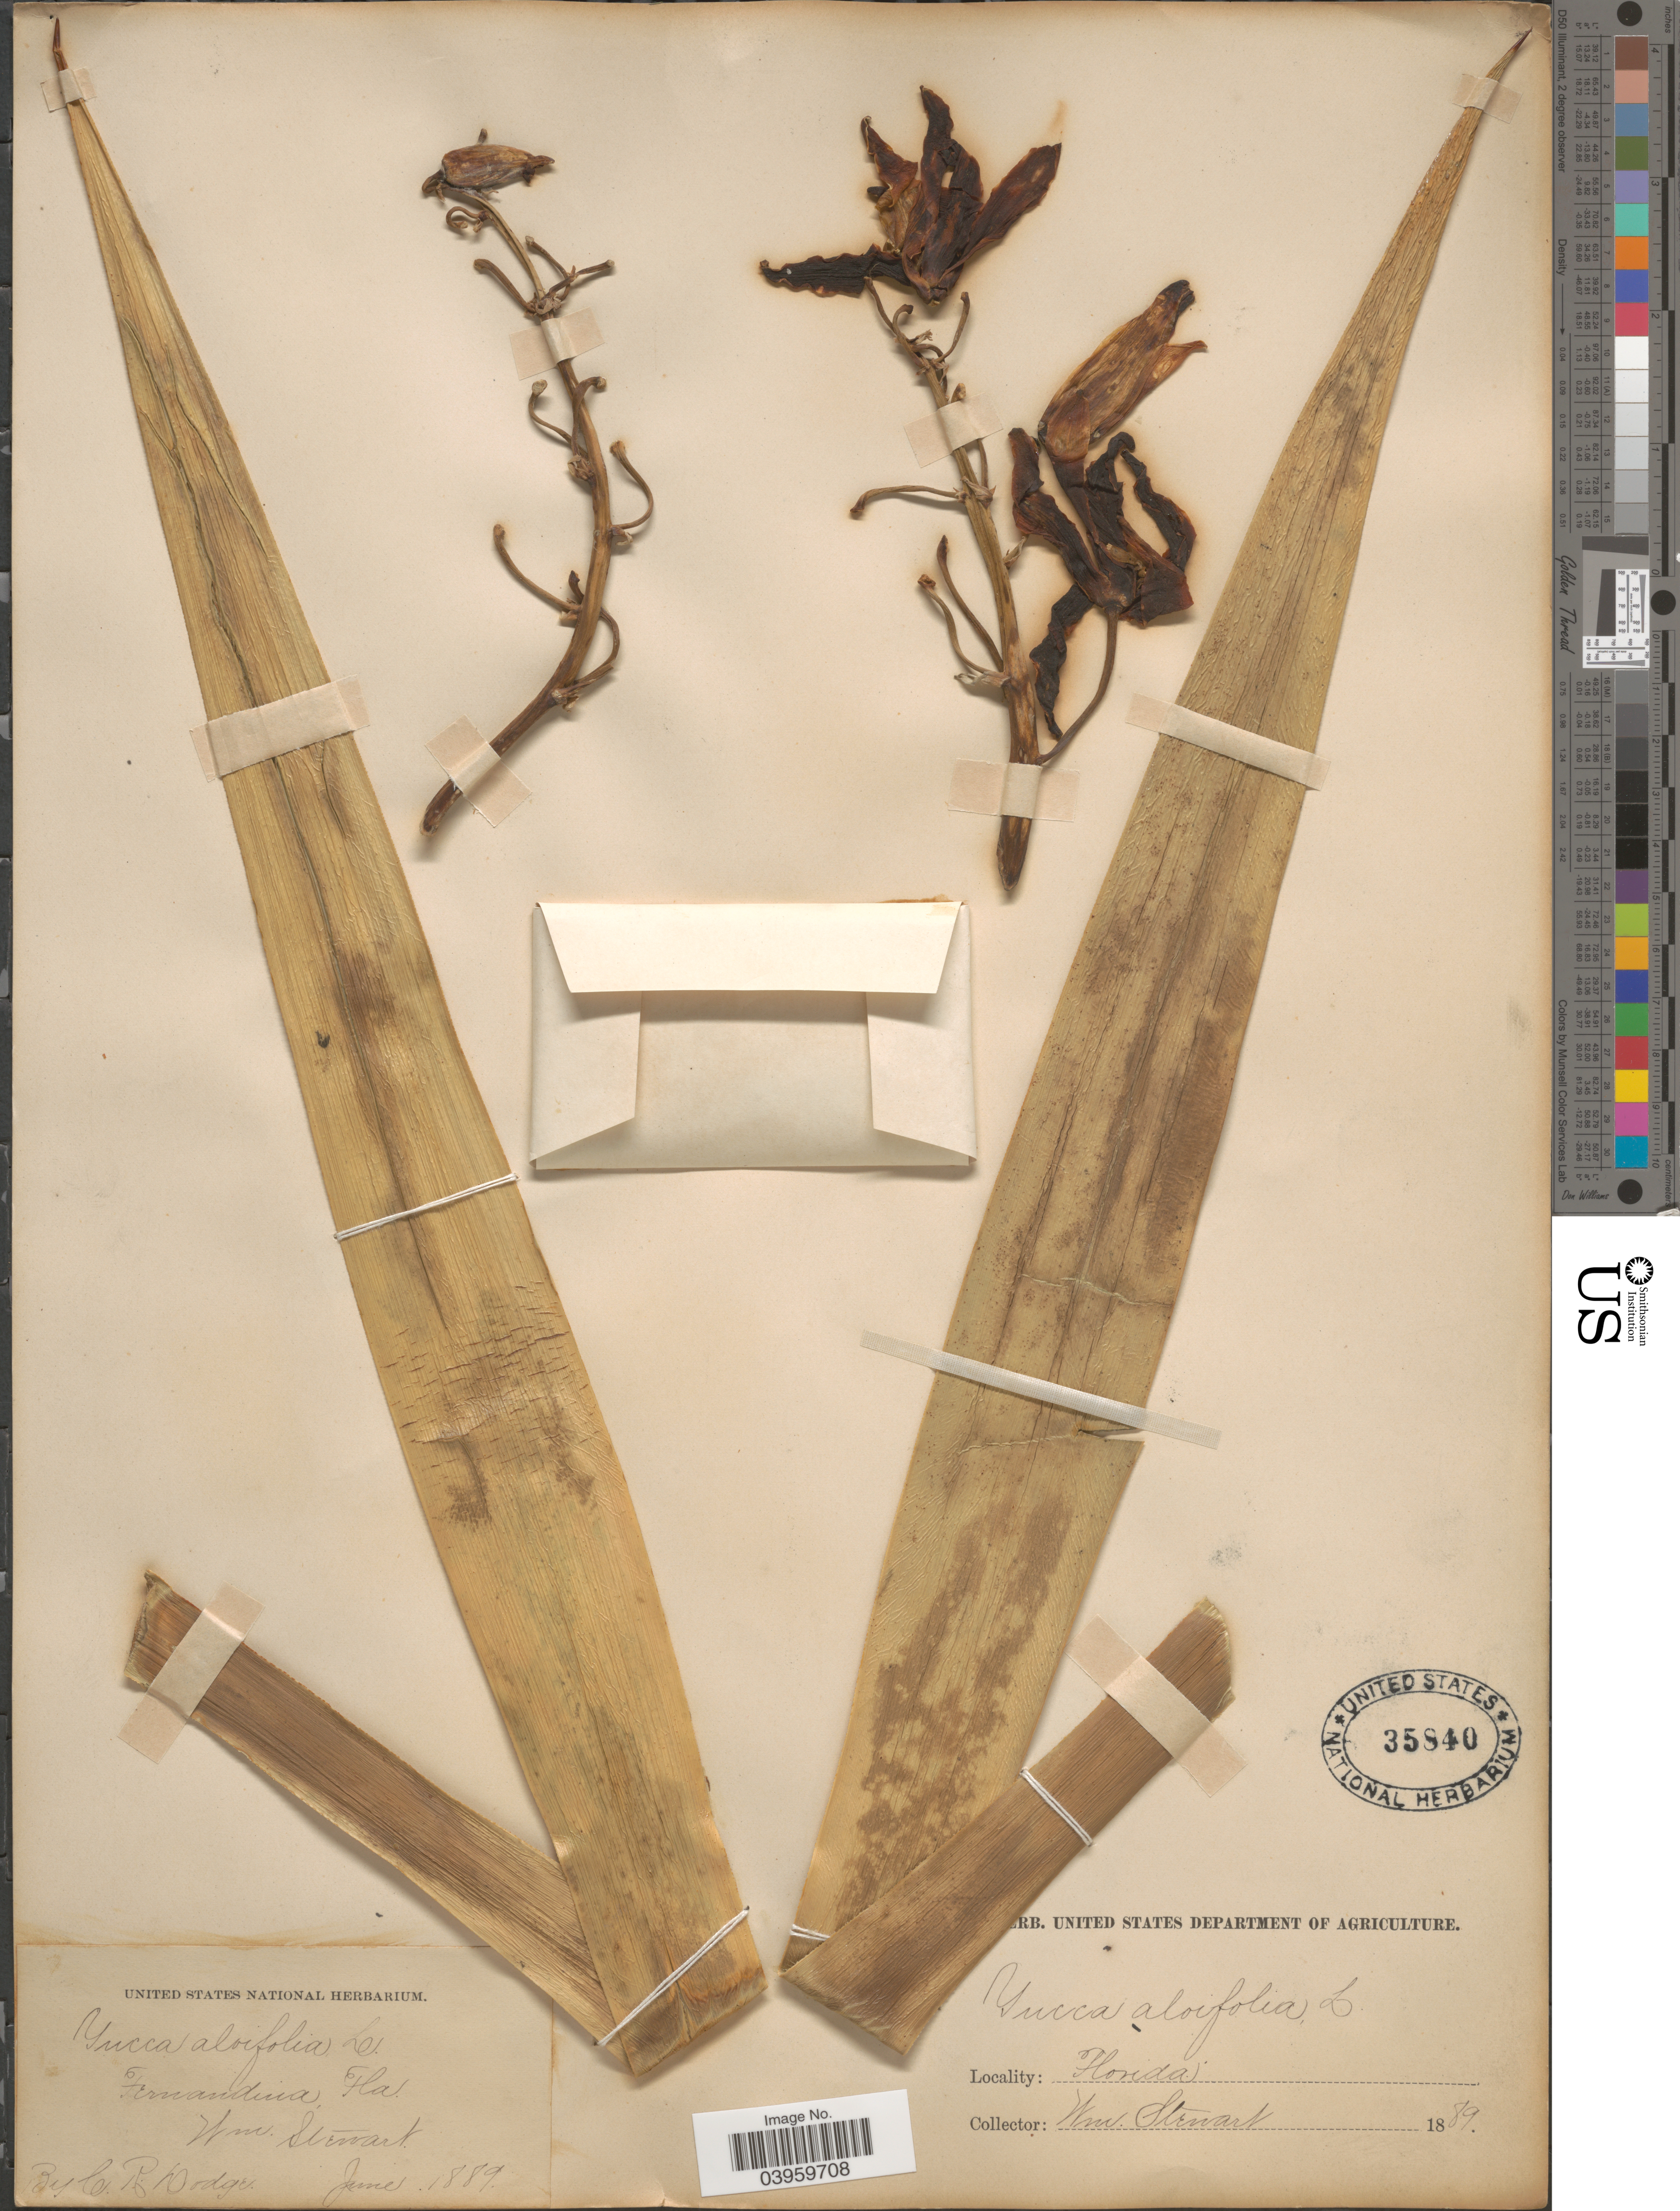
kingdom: Plantae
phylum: Tracheophyta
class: Liliopsida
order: Asparagales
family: Asparagaceae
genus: Yucca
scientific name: Yucca aloifolia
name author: L.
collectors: W. Stewart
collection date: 1889-06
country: United States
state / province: Florida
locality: Fernandina.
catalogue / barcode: US 35840